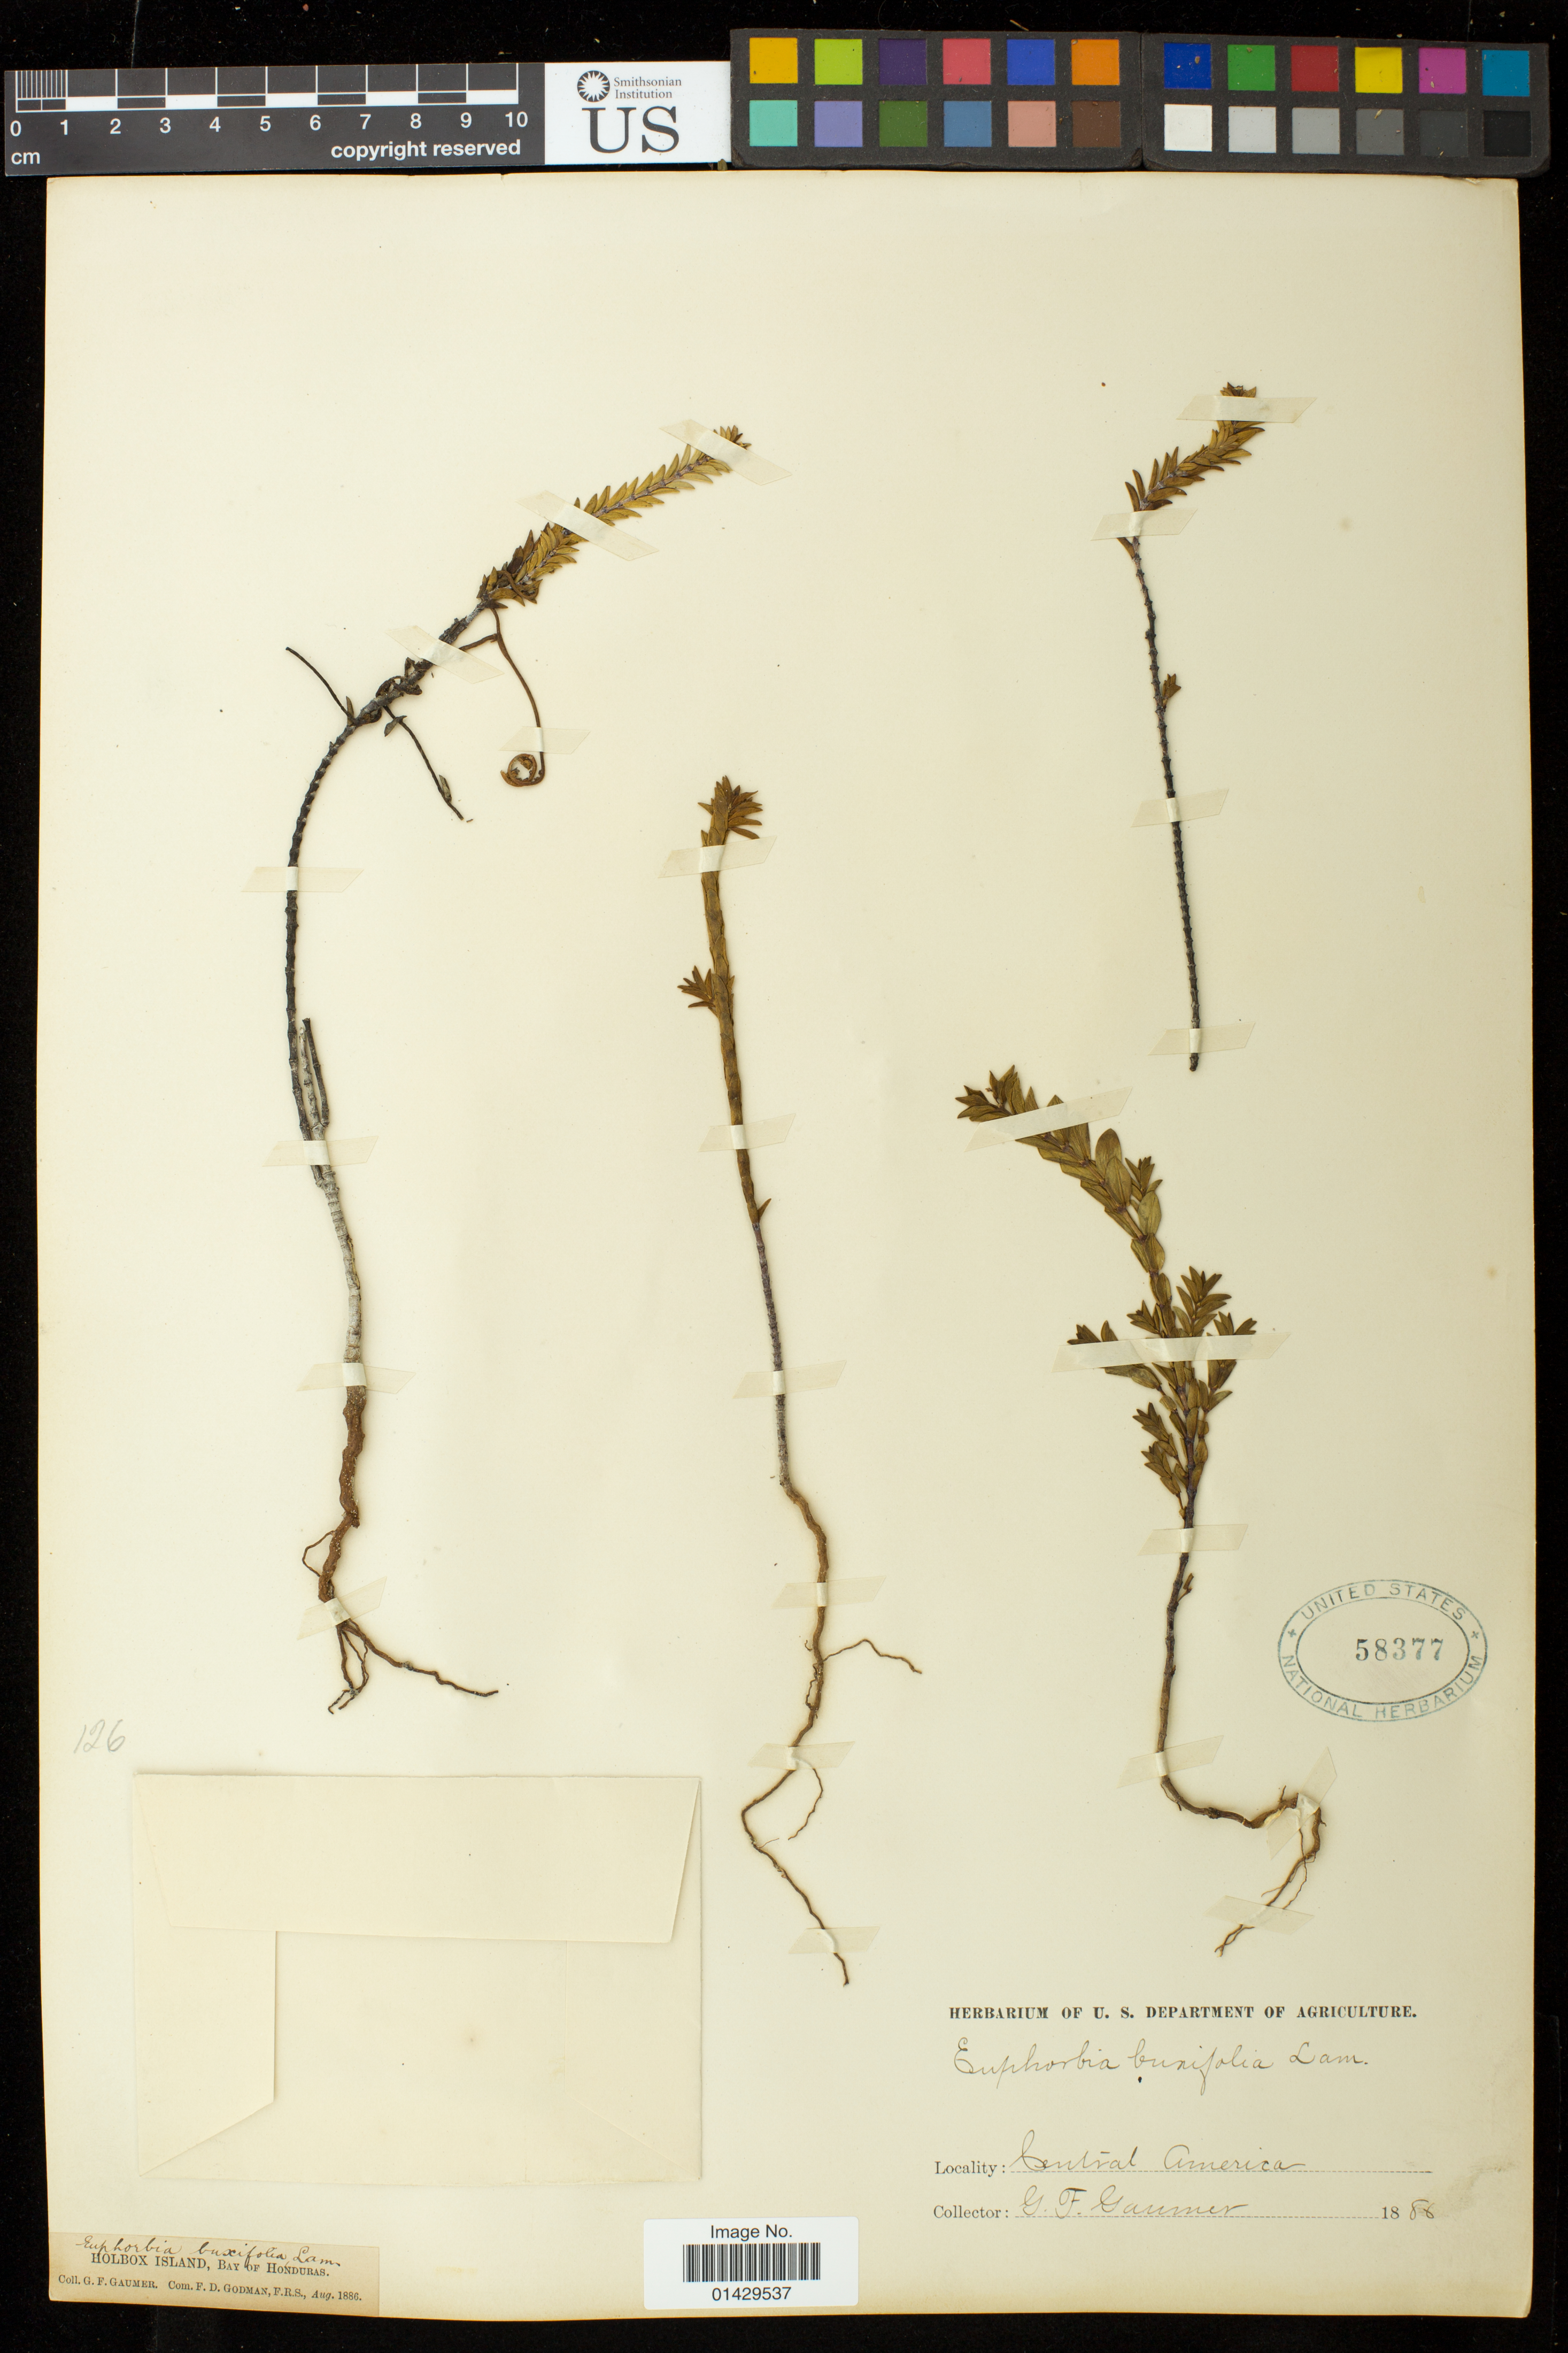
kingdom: Plantae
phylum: Tracheophyta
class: Magnoliopsida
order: Malpighiales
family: Euphorbiaceae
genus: Euphorbia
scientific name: Euphorbia mesembryanthemifolia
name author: Jacq.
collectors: G. F. Gaumer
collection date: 1886-08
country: Mexico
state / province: Quintana Roo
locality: Central America; Holbox Island, Bay of Honduras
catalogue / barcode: US 58377